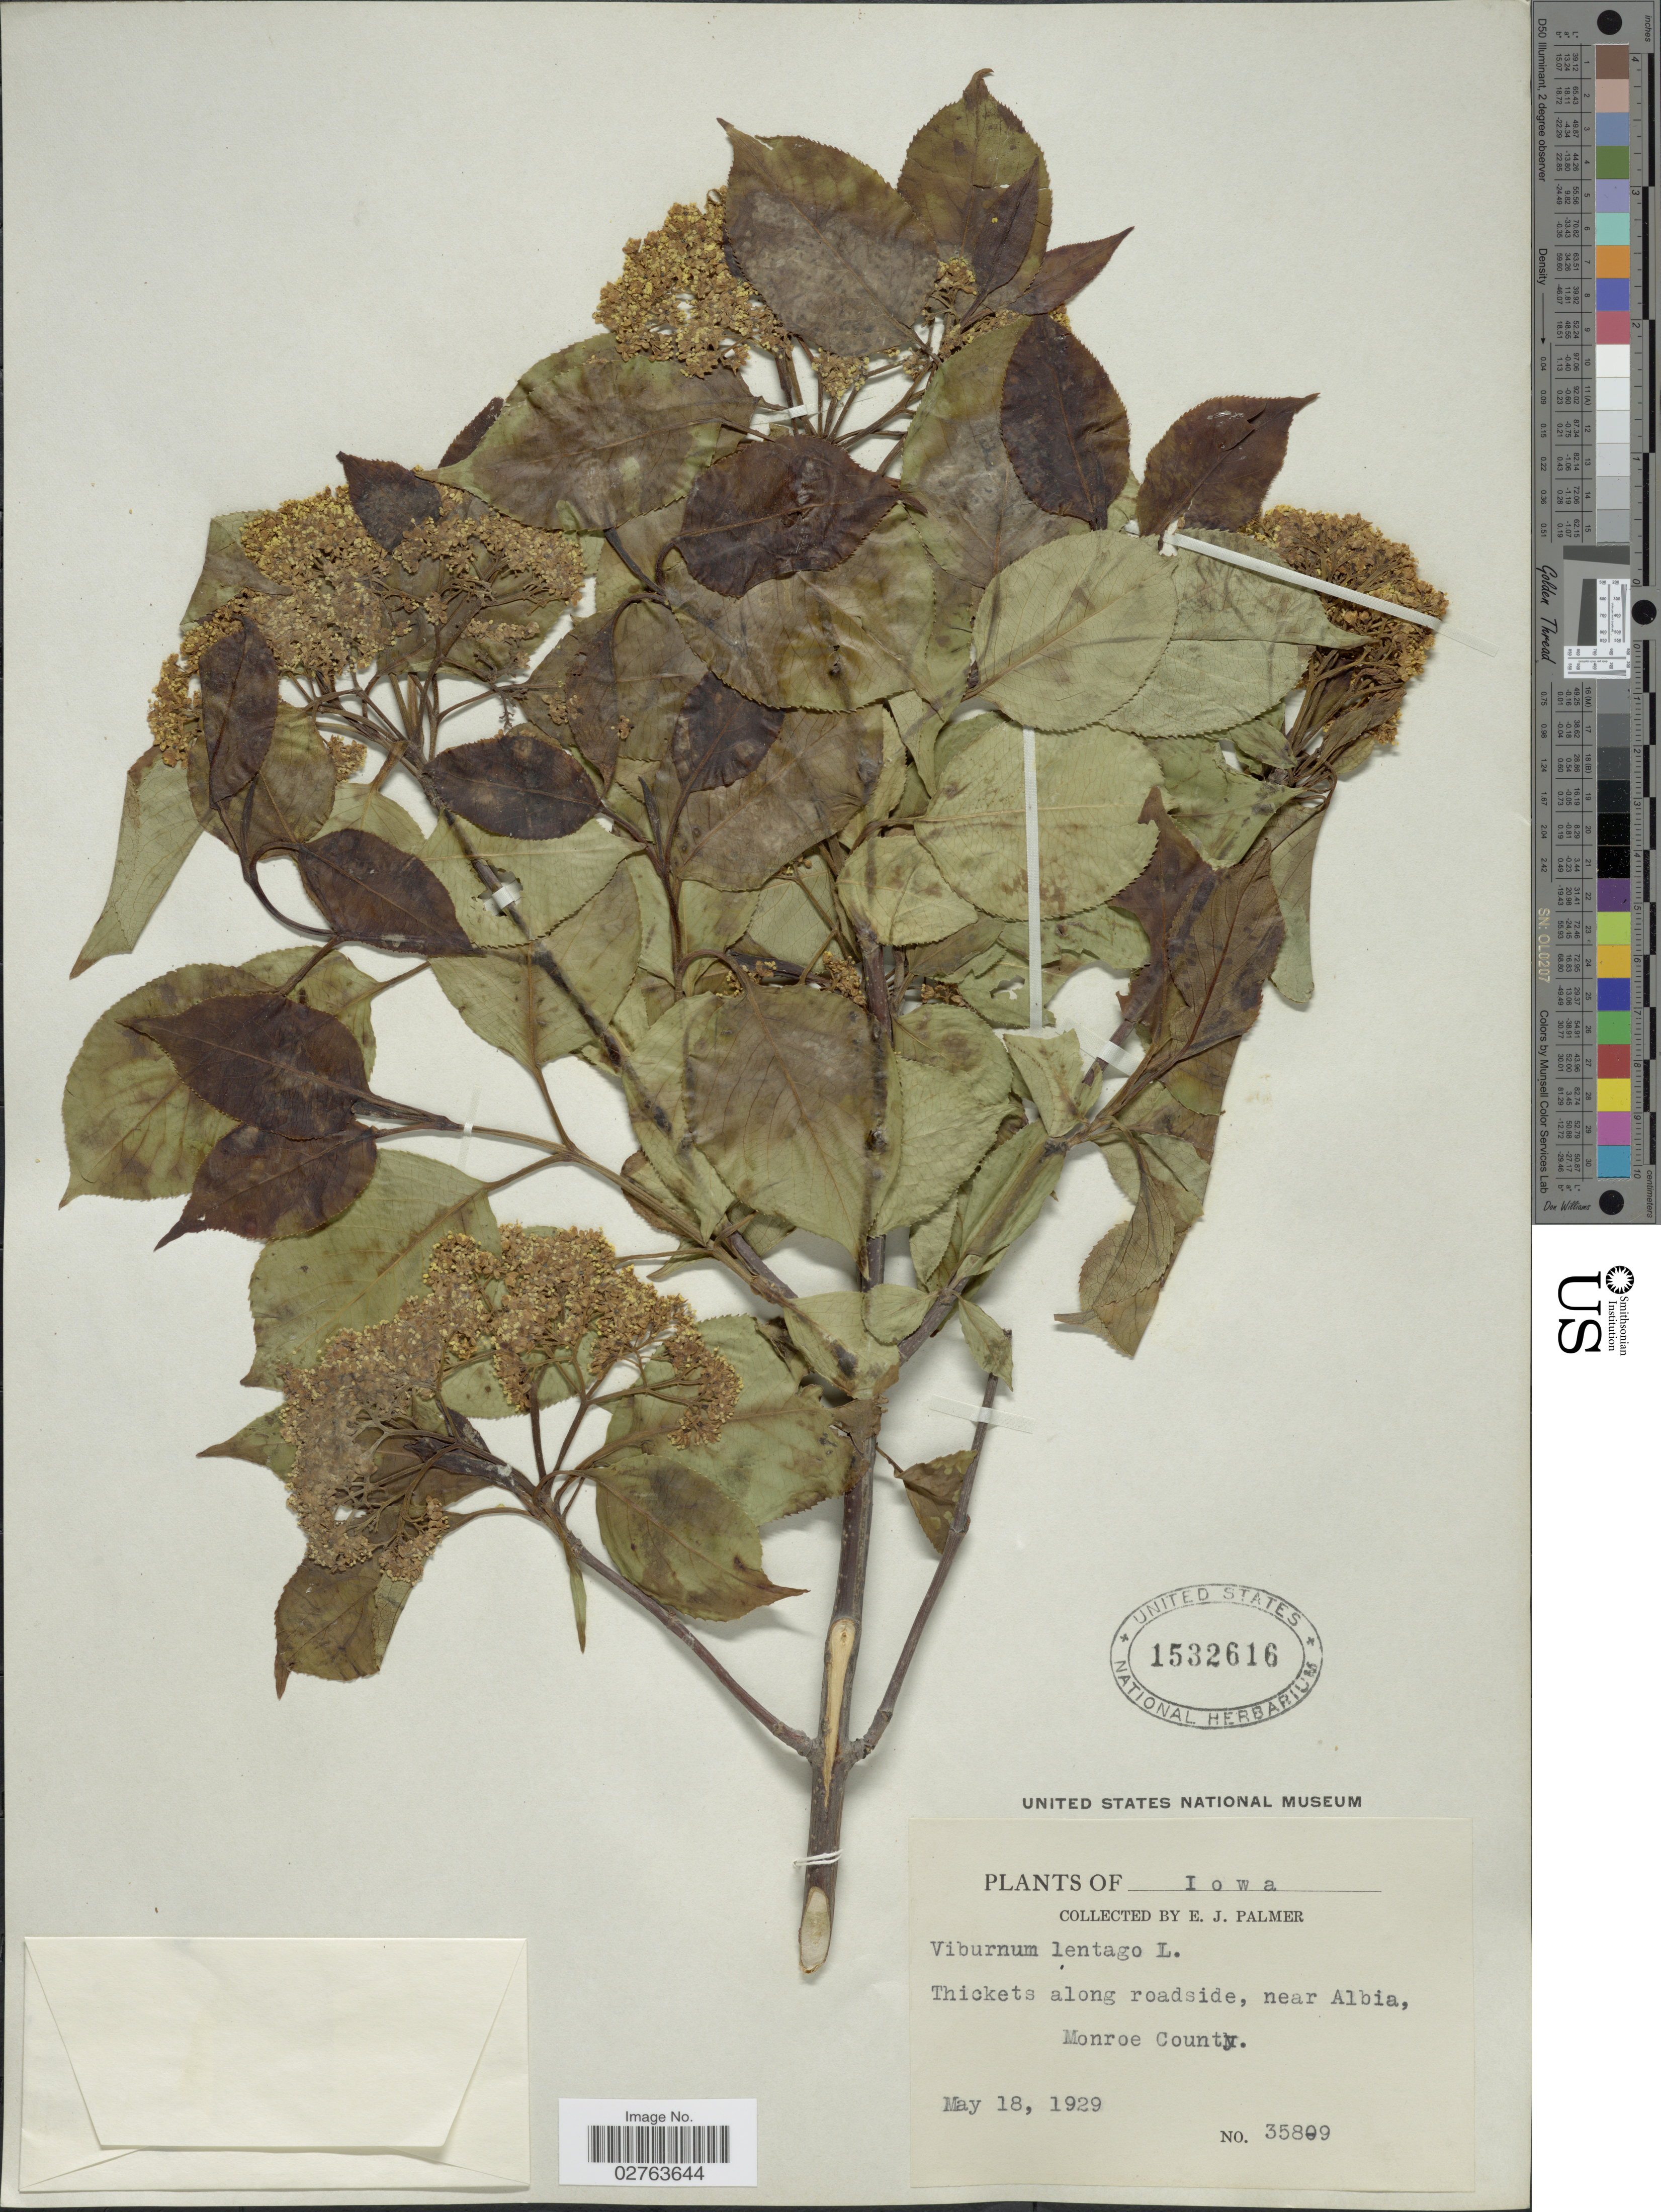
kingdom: Plantae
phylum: Tracheophyta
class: Magnoliopsida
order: Dipsacales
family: Viburnaceae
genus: Viburnum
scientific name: Viburnum lentago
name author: L.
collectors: E. J. Palmer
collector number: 35809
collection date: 1929-05-18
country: United States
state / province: Iowa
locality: Near Albia, Monroe County.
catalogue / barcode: US 1532616